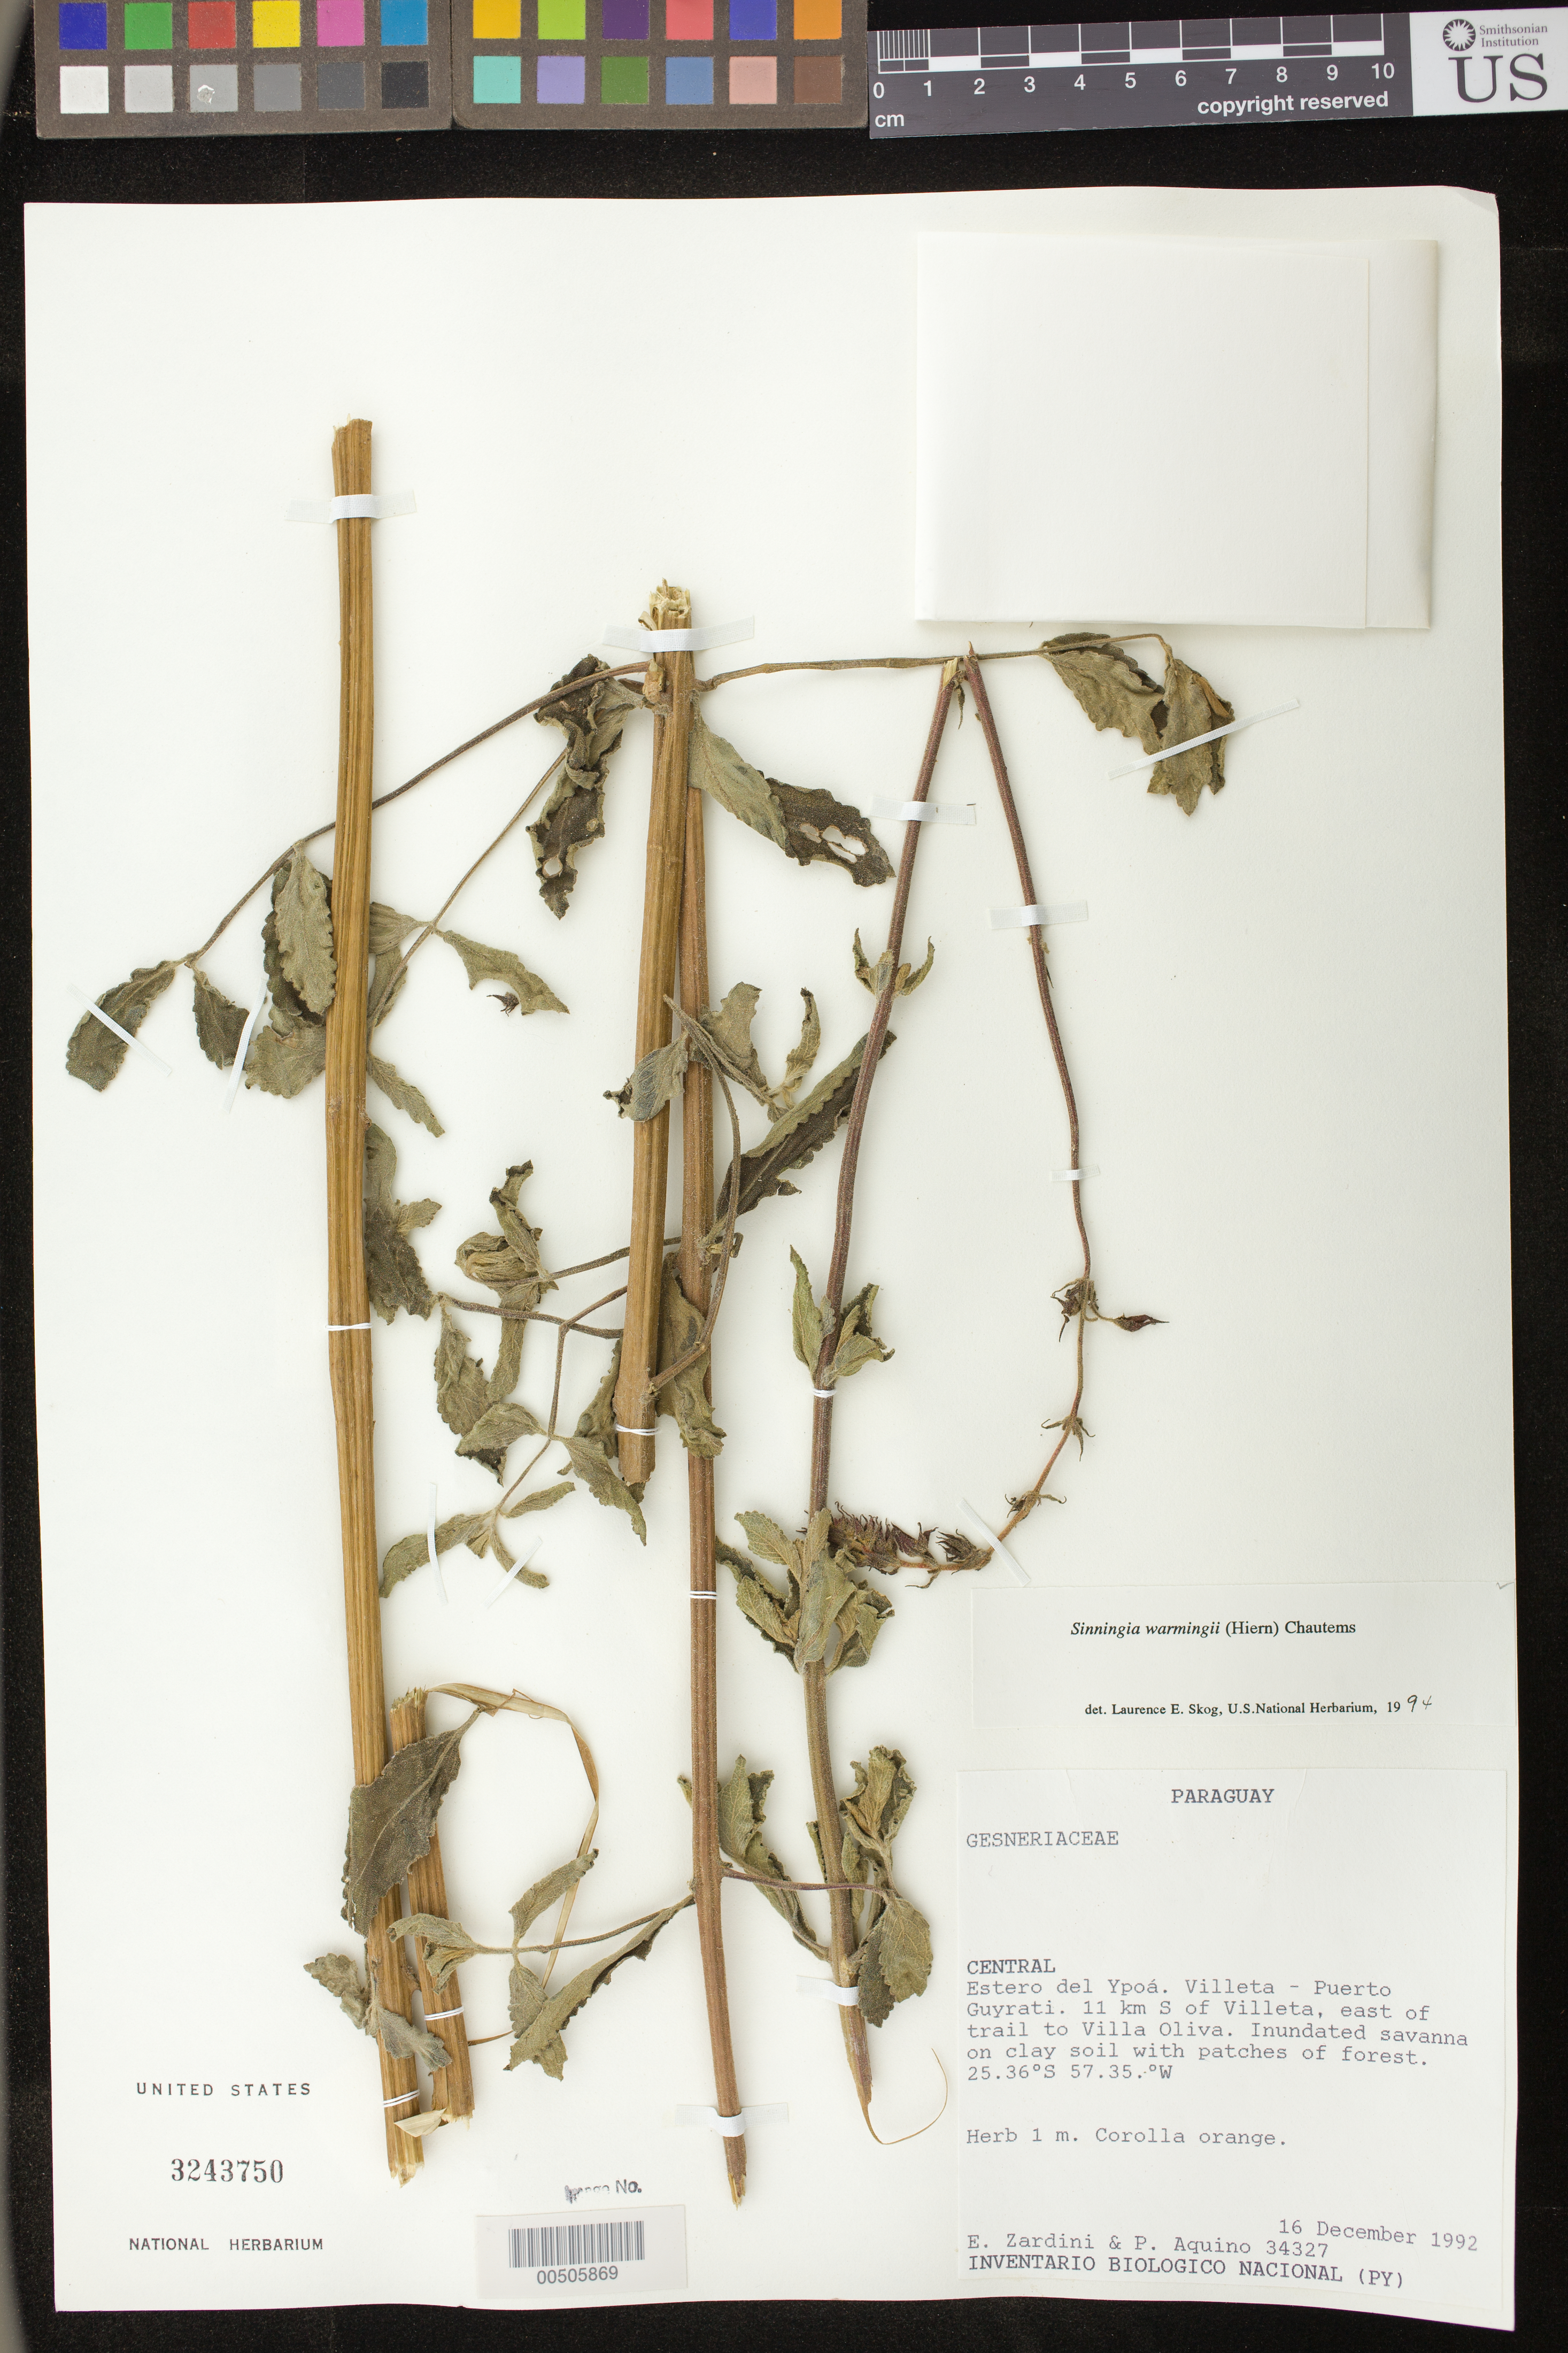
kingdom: Plantae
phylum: Tracheophyta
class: Magnoliopsida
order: Lamiales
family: Gesneriaceae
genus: Sinningia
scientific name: Sinningia warmingii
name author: (Hiern) Chautems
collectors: E. M. Zardini & P. Aquino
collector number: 34327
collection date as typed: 16 Dec 1992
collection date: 1992-12-16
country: Paraguay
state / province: Central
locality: Ypoa, Villeta - Puerto Guyrati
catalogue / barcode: US 3243750